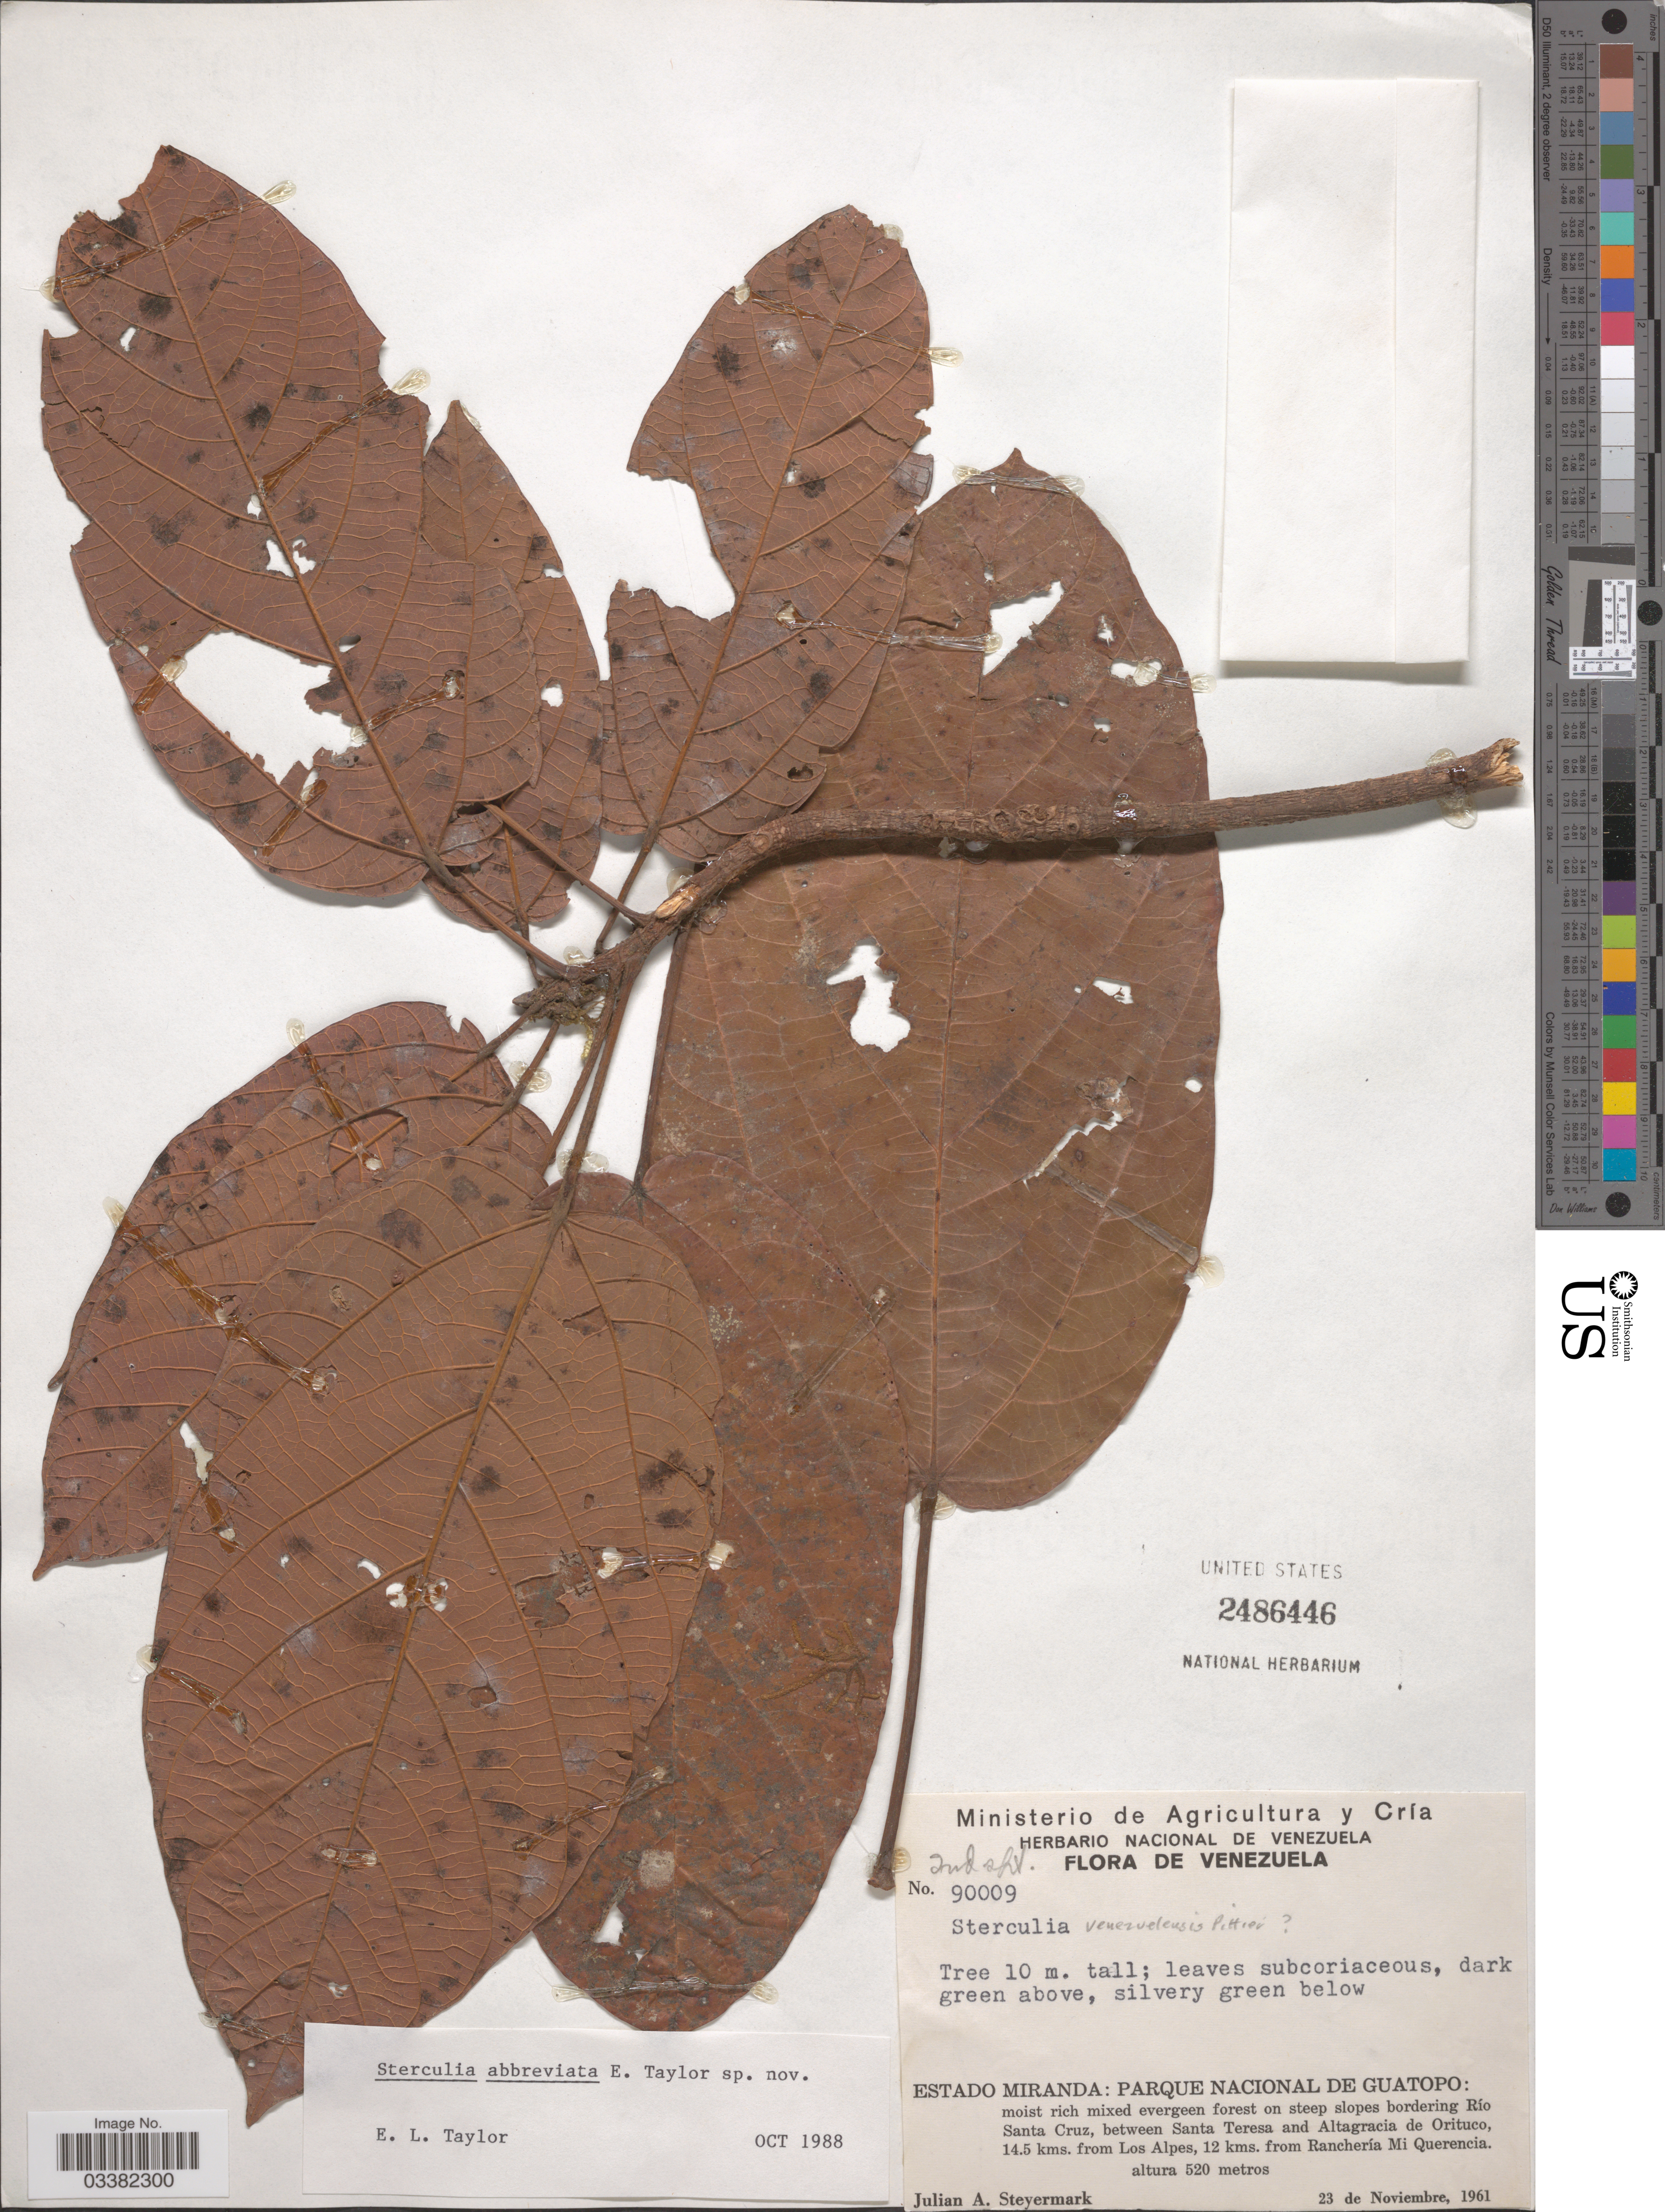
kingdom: Plantae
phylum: Tracheophyta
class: Magnoliopsida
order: Malvales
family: Malvaceae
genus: Sterculia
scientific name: Sterculia abbreviata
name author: E.L. Taylor ex Mondragón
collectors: J. Steyermark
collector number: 90009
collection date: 1961-11-23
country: Venezuela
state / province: Miranda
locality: Parque Nacional de Guatopo: slopes bordering Río Santa Cruz, between Santa Teresa and Altagracia de Orituco, 14.5 kms. from Los Alpes, 12 kms. from Ranchería Mi Querencia.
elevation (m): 520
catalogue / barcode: US 2486446